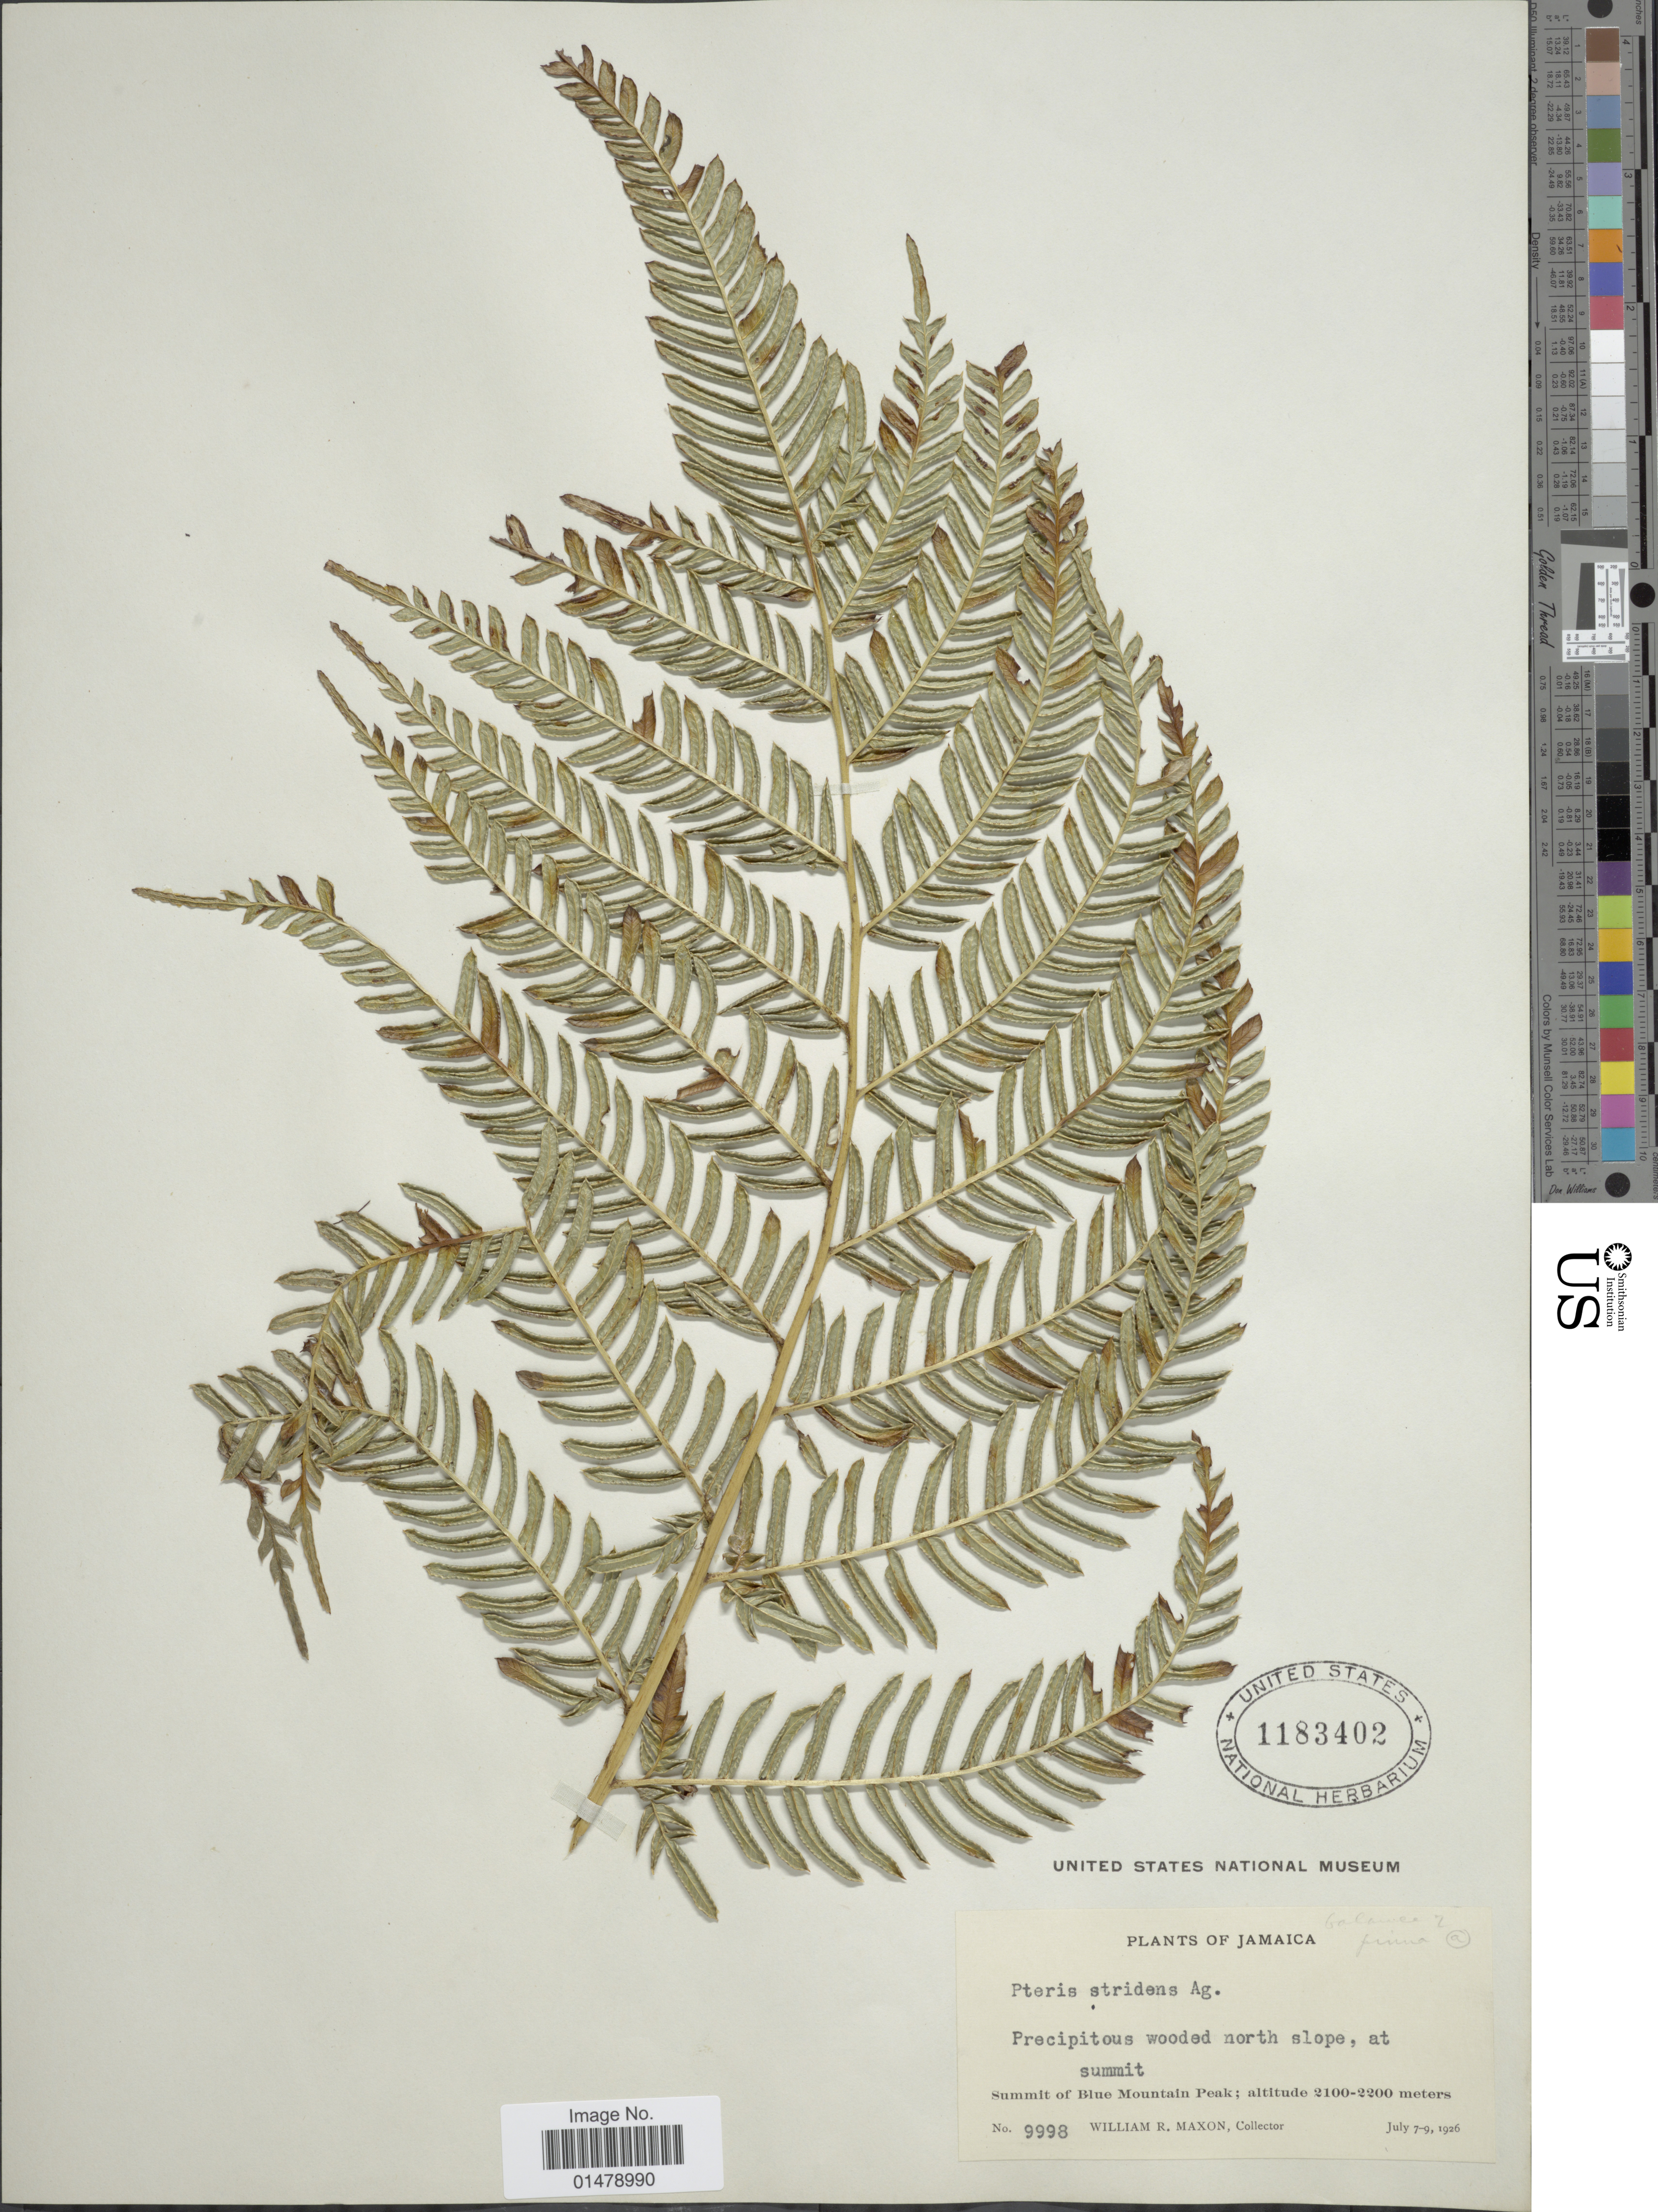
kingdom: Plantae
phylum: Tracheophyta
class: Polypodiopsida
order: Polypodiales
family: Pteridaceae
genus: Pteris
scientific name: Pteris stridens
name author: J. Agardh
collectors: W. R. Maxon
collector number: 9998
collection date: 1926-07-07/1926-07-09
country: Jamaica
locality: Summit of Blue Mountain Peak.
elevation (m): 2100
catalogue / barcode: US 1183402